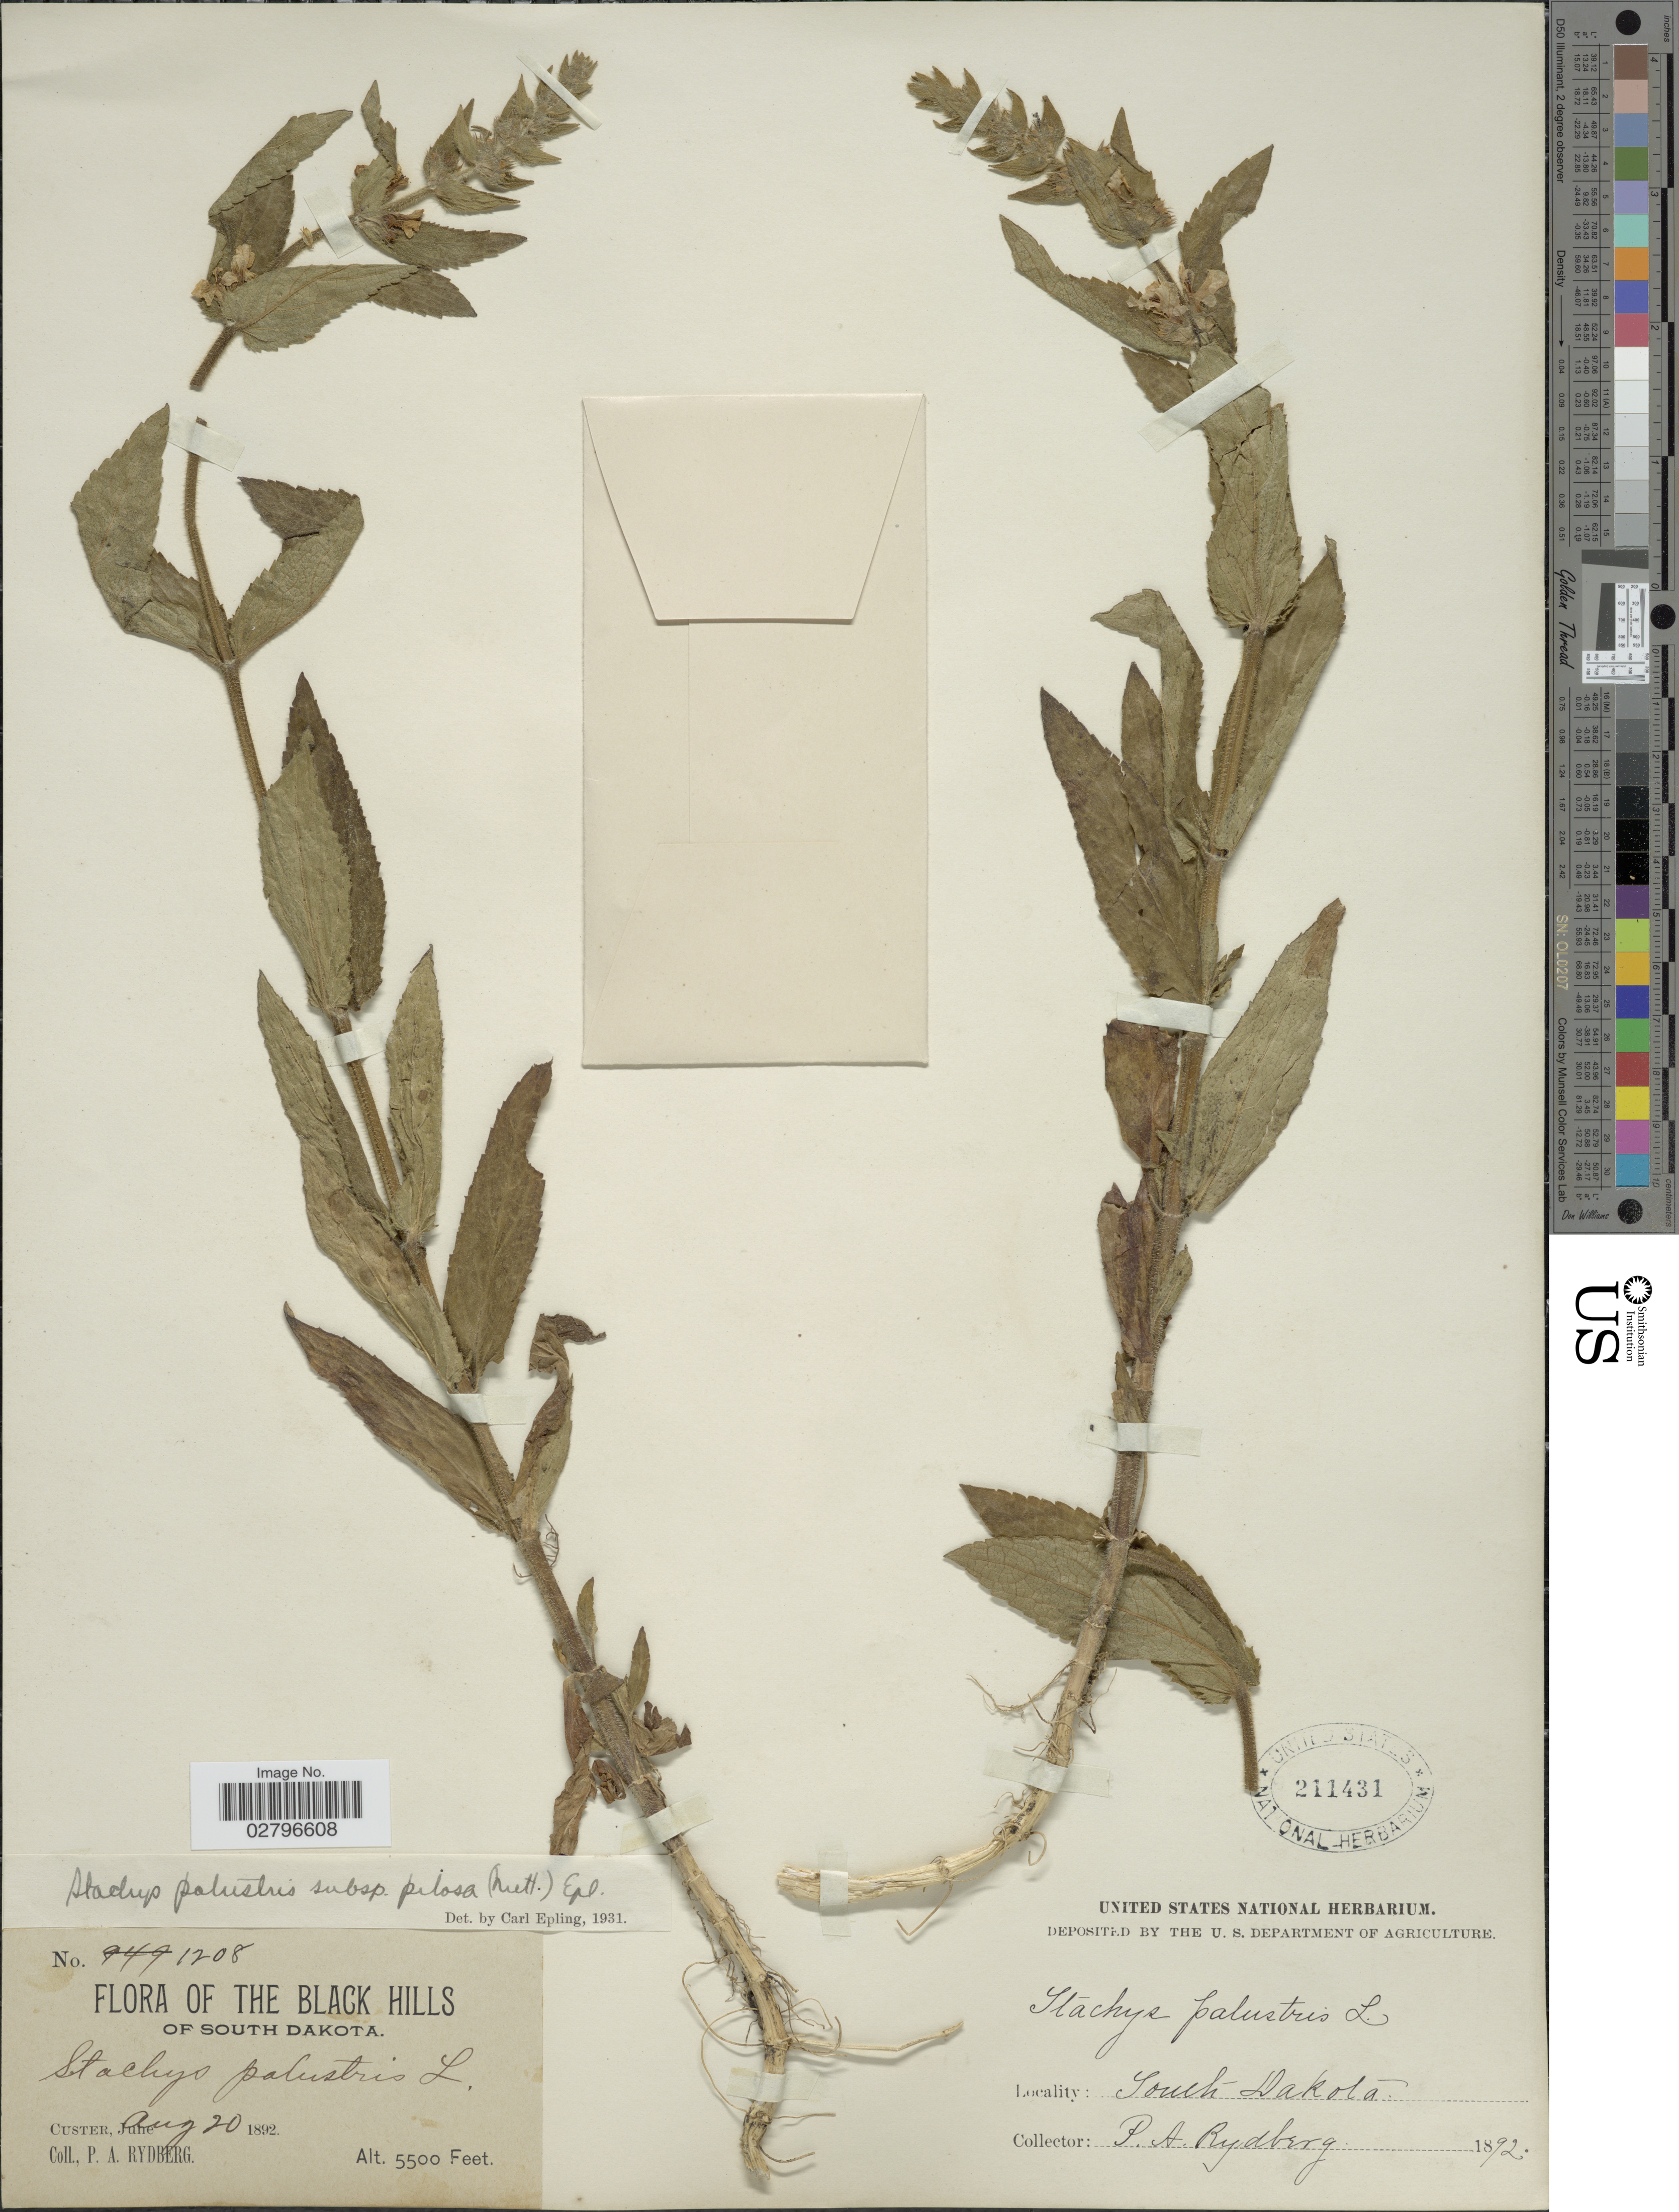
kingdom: Plantae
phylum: Tracheophyta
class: Magnoliopsida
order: Lamiales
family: Lamiaceae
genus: Stachys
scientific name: Stachys palustris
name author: L.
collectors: P. A. Rydberg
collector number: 1208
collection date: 1892-08-20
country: United States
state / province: South Dakota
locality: Black Hills, Custer.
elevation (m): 1676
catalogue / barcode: US 211431